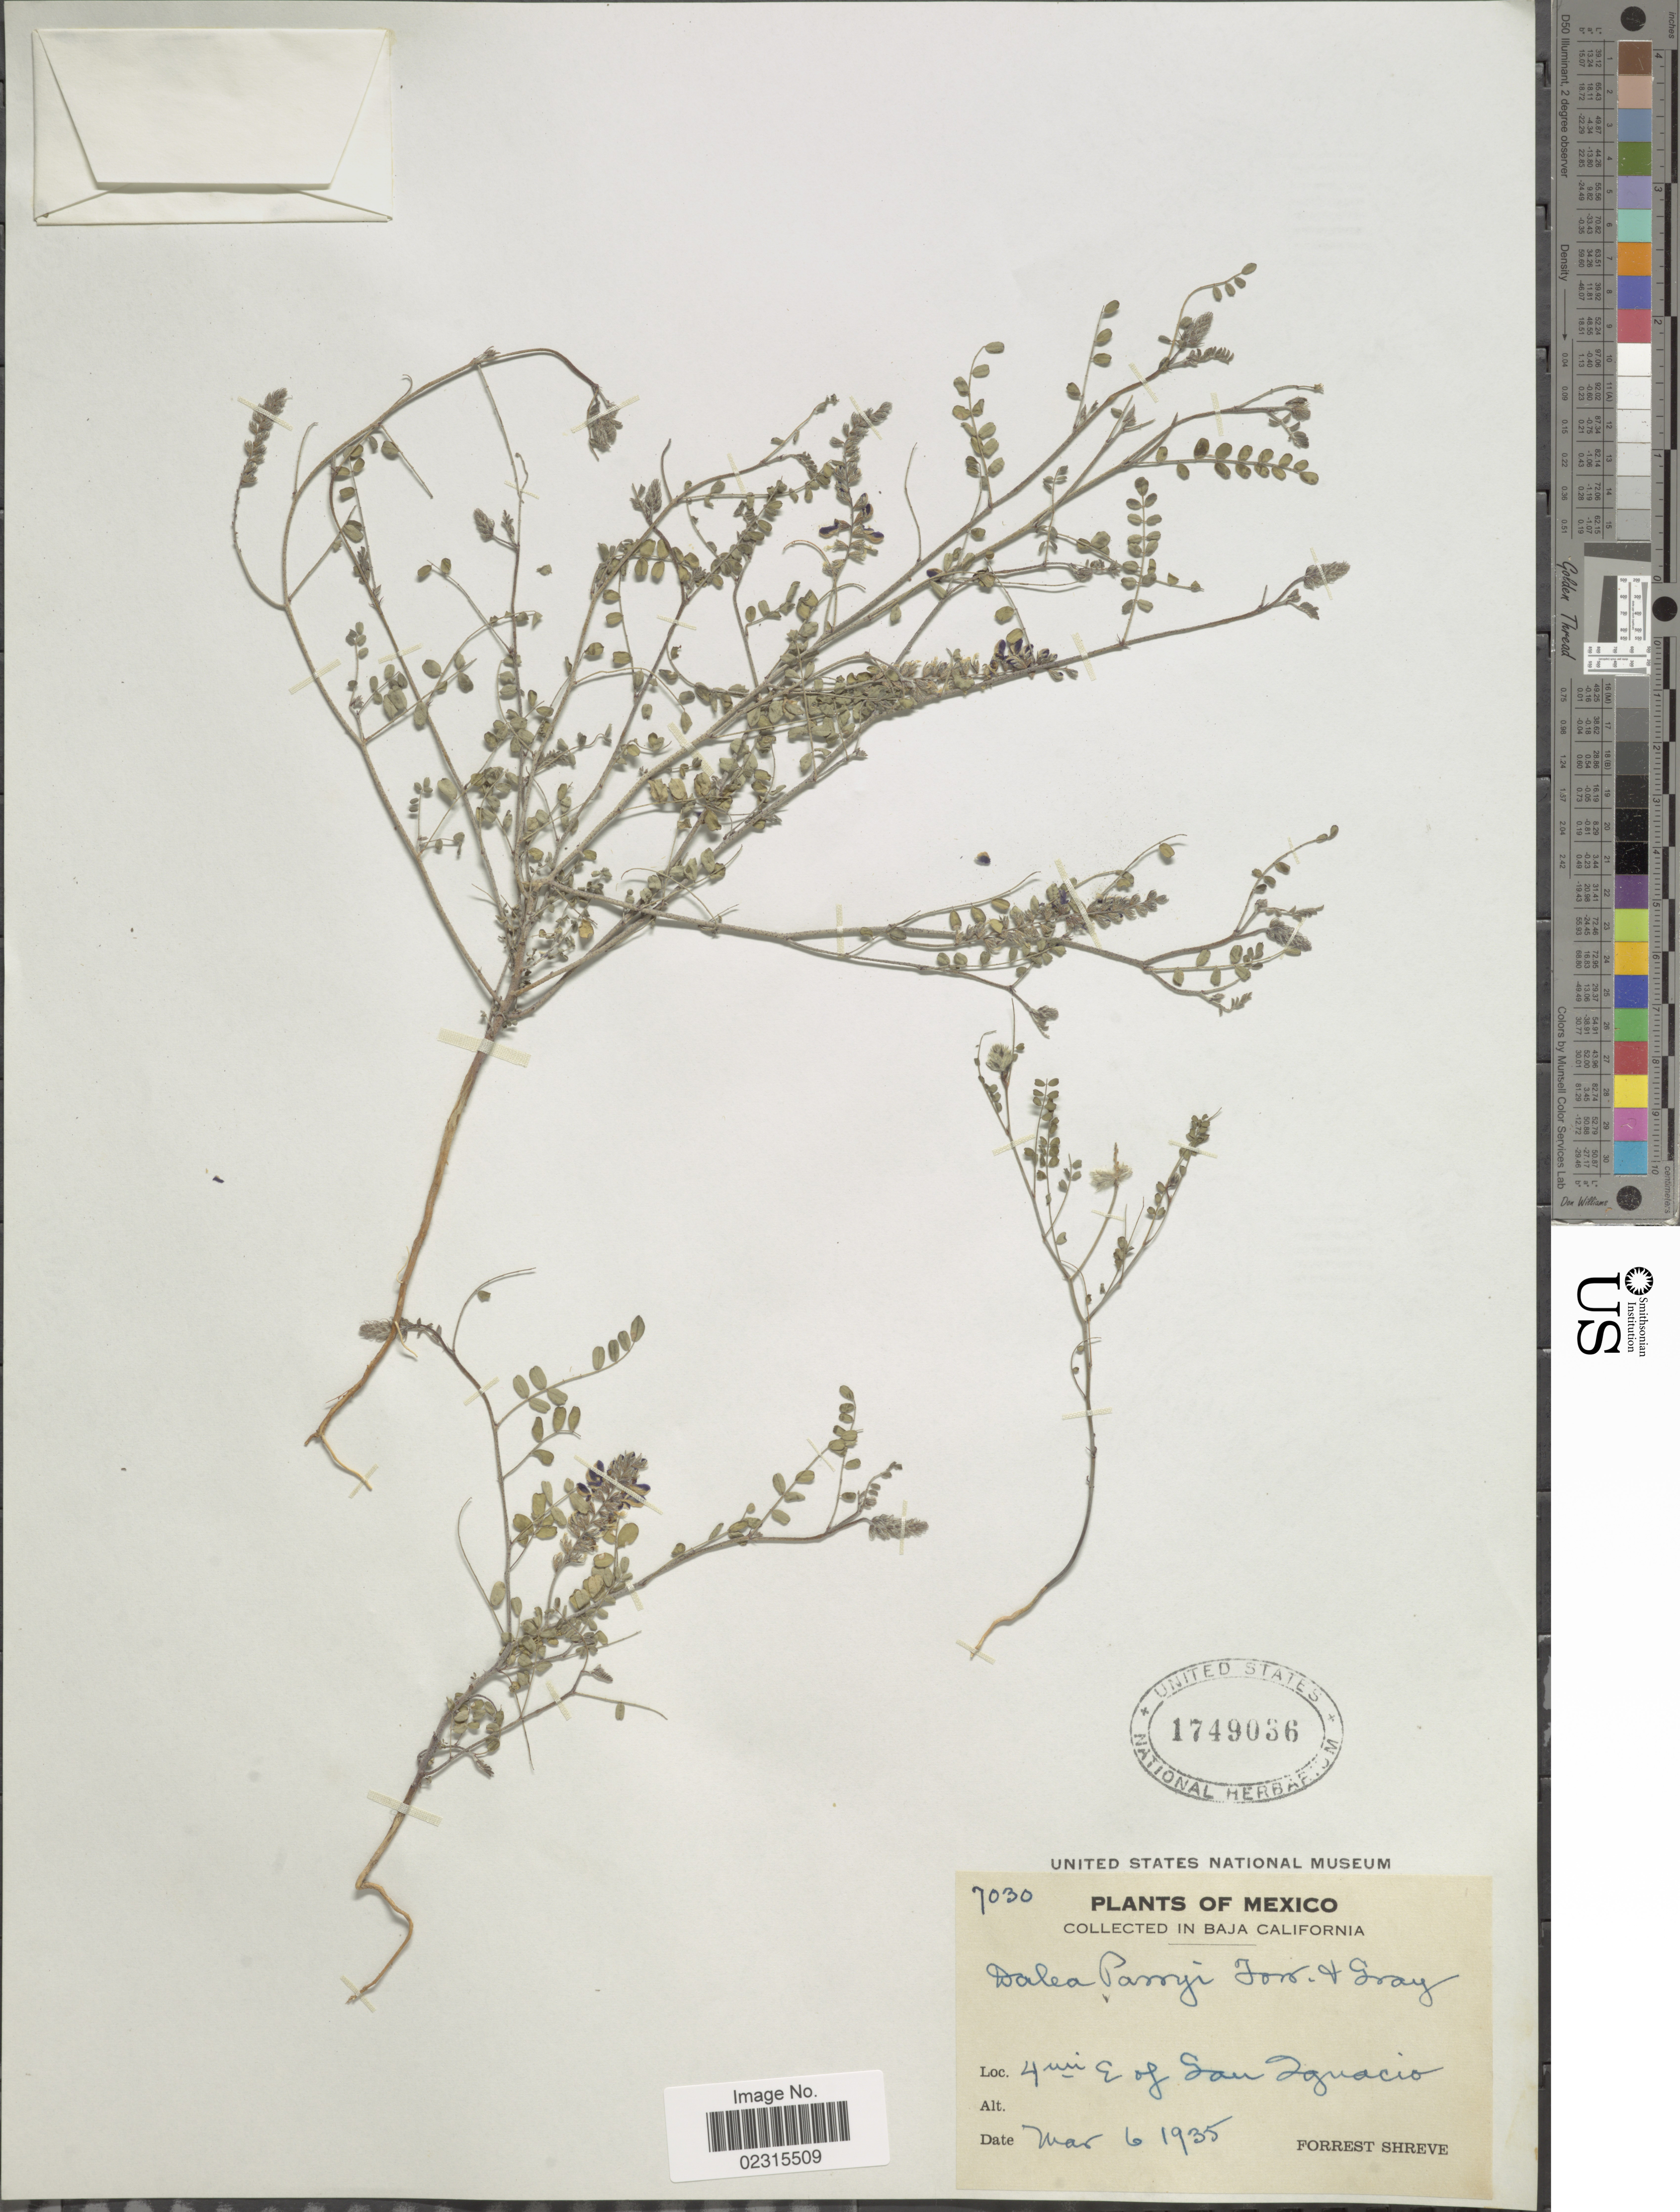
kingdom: Plantae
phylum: Tracheophyta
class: Magnoliopsida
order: Fabales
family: Fabaceae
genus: Marina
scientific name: Marina parryi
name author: (Torr. & A. Gray) Barneby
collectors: F. Shreve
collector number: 7030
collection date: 1935-03-06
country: Mexico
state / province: Baja California Sur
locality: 4 mi E of San Ignacio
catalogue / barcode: US 1749036